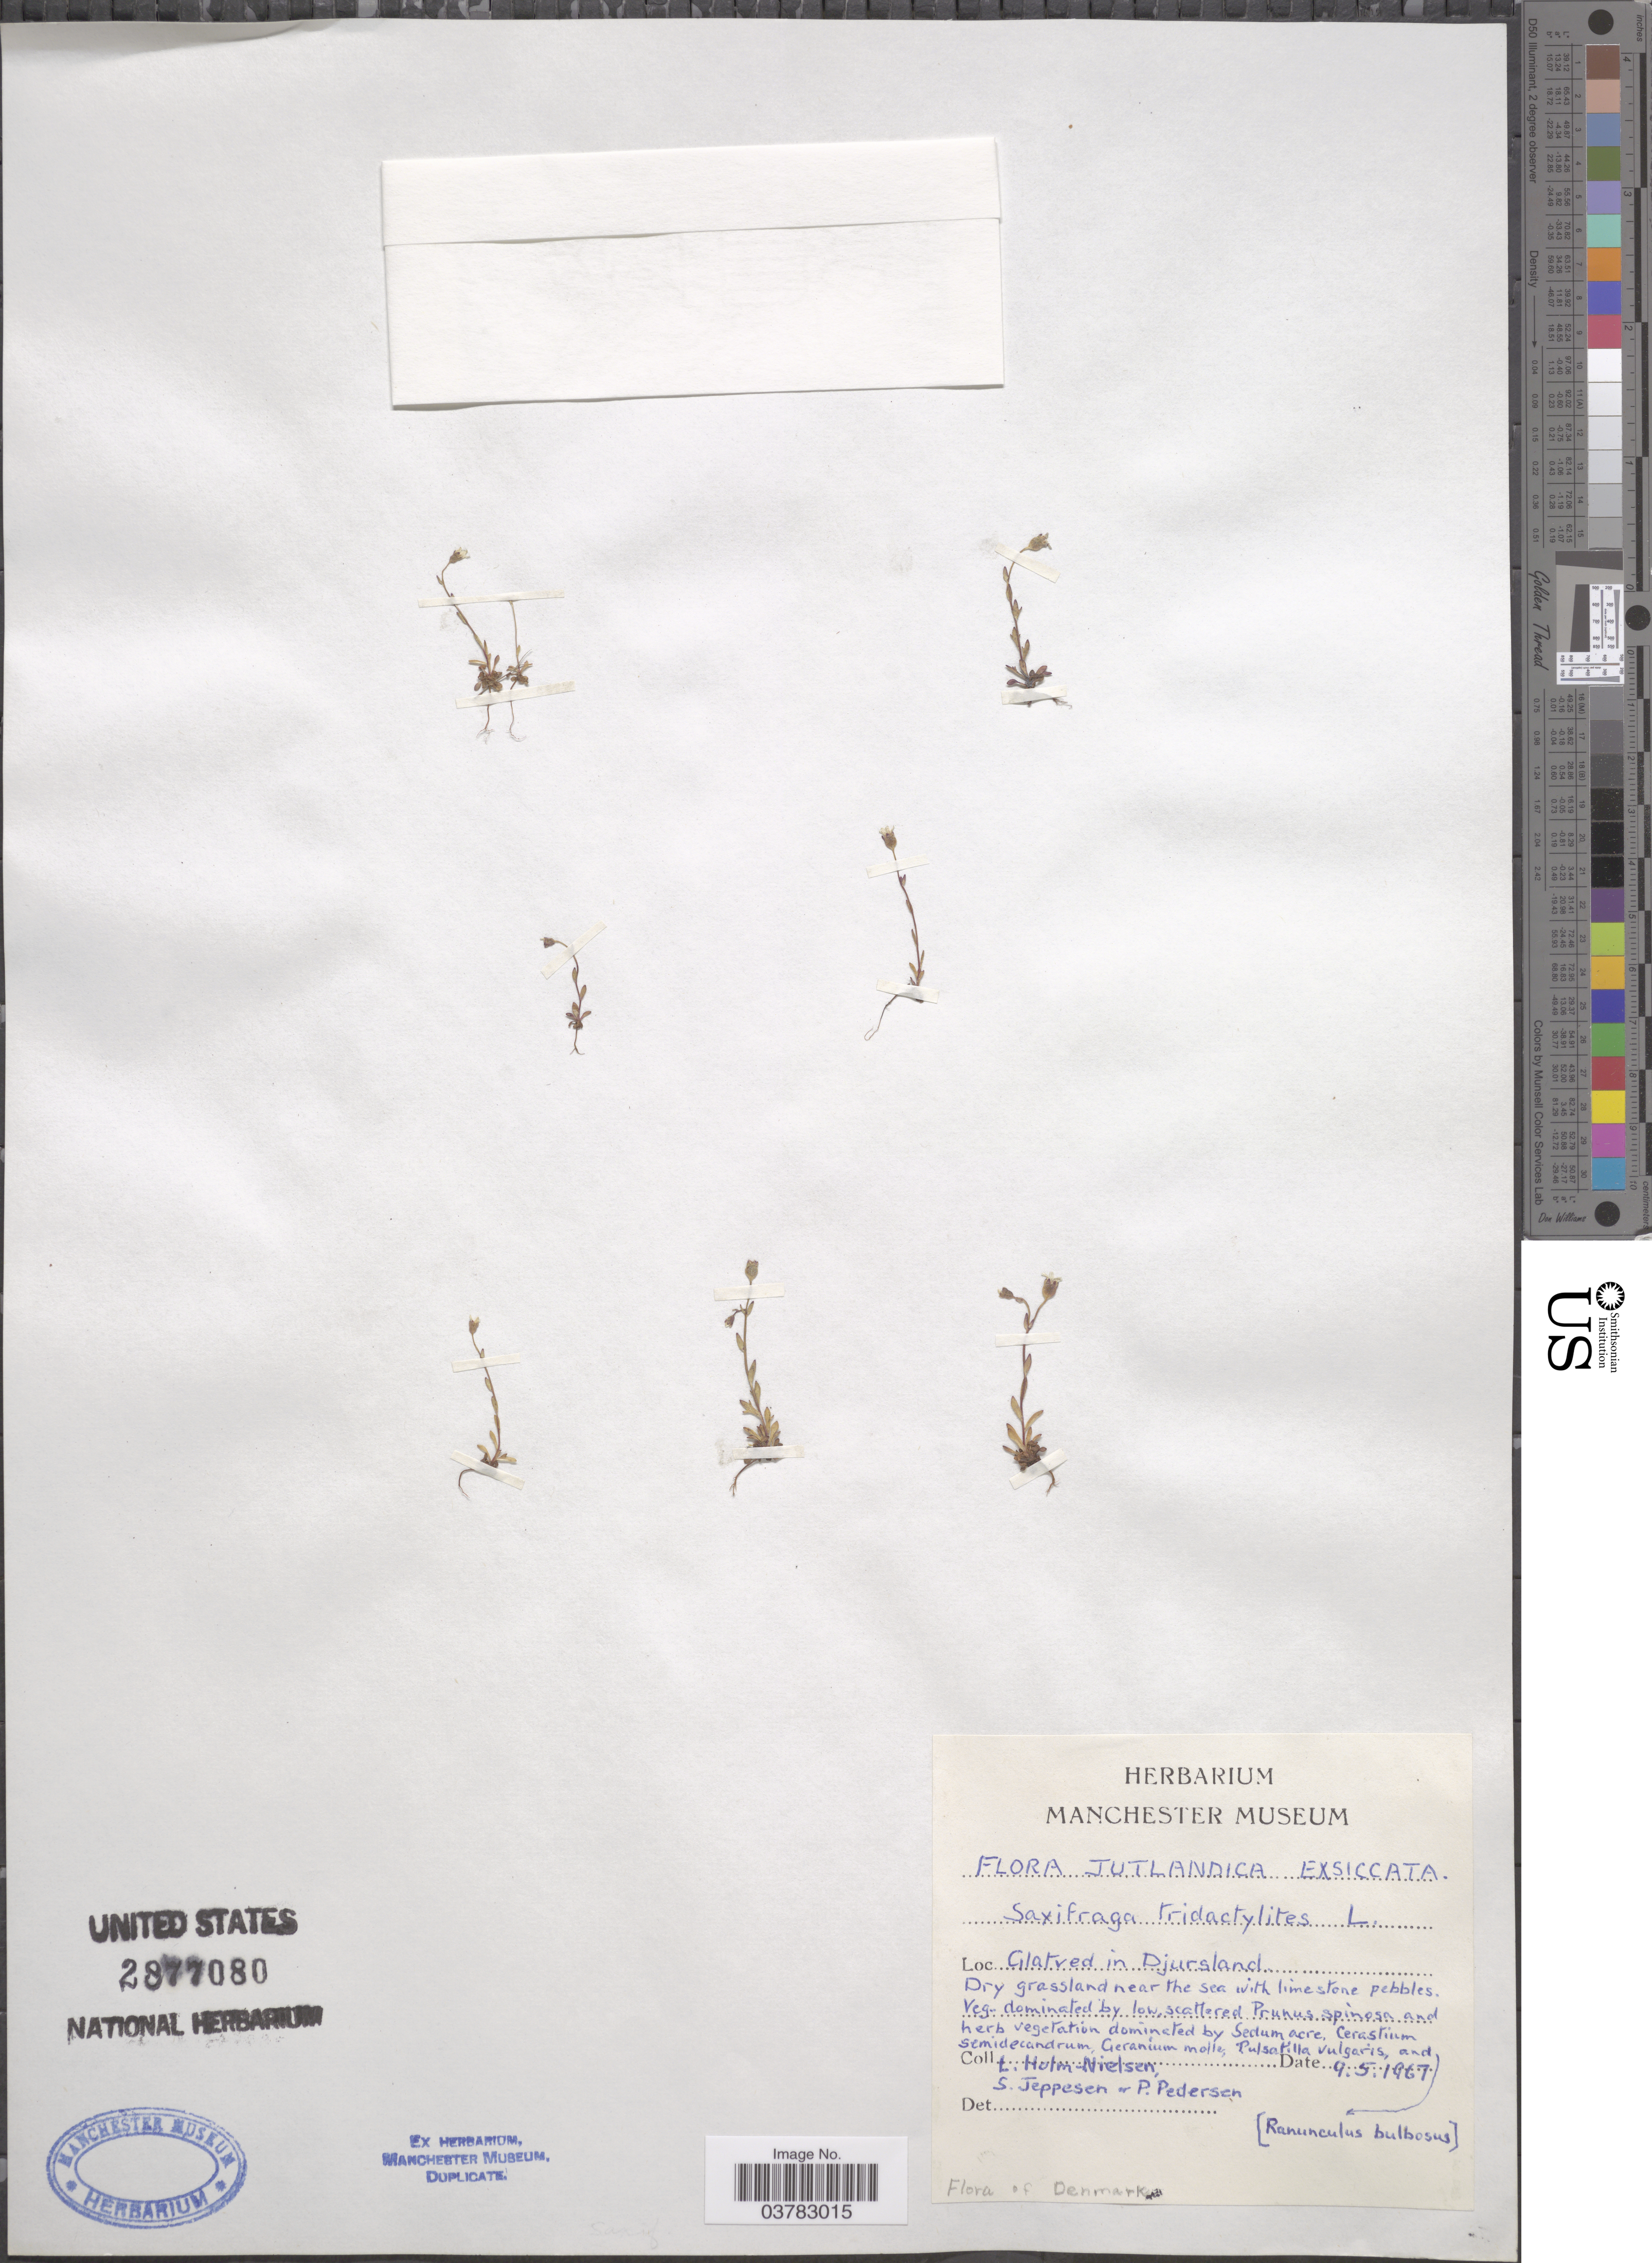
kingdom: Plantae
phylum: Tracheophyta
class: Magnoliopsida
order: Saxifragales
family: Saxifragaceae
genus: Saxifraga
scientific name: Saxifraga tridactylites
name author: L.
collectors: L. Holm-Nielsen, S. Jeppesen & P. Pedersen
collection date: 1967-05-09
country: Denmark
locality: Jutlandica. Glatved in Djursland. Dry grassland near the sea with limestone pebbles.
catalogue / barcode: US 2877080